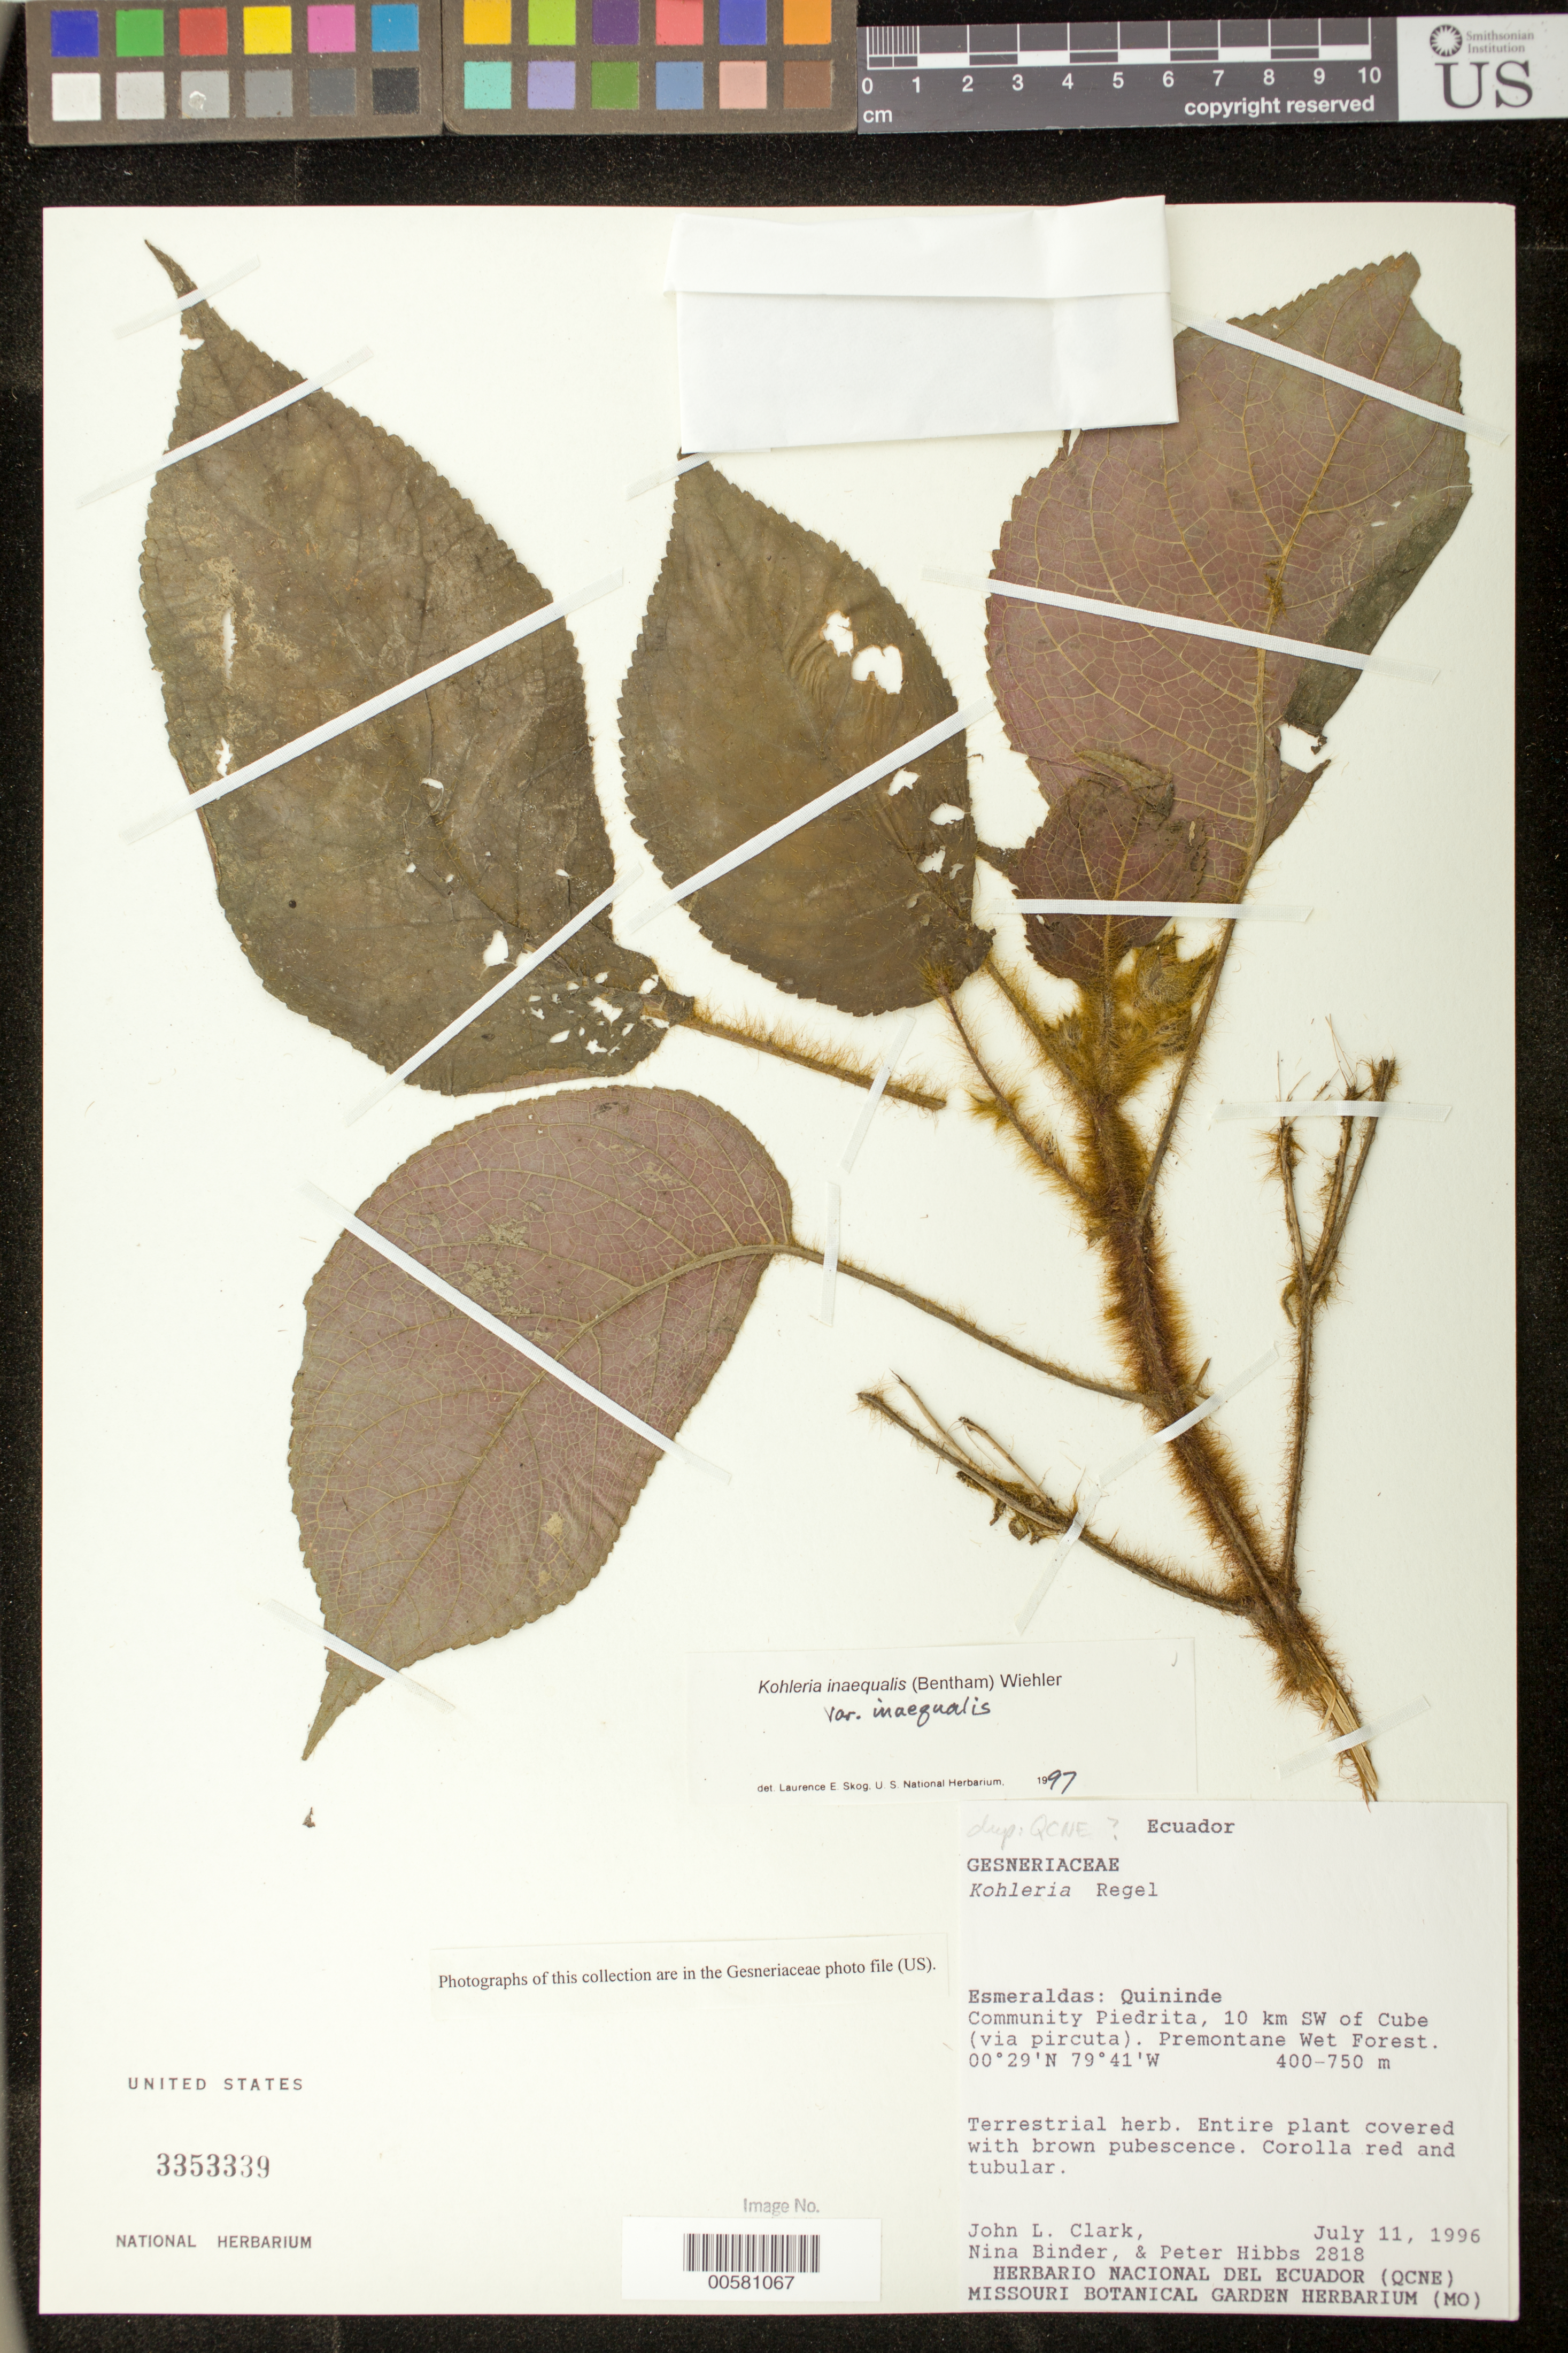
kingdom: Plantae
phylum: Tracheophyta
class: Magnoliopsida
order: Lamiales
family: Gesneriaceae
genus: Kohleria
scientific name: Kohleria inaequalis var. inaequalis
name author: (Benth.) Wiehler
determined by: Skog, Laurence E.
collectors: J. L. Clark, N. Binder & P. Hibbs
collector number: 2818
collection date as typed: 11 Jul 1996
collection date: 1996-07-11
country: Ecuador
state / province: Esmeraldas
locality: Quininde, community Piedrita, 10 km SW of Cube (via pircuta)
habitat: Premontane wet forest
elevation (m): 400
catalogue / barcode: US 3353339